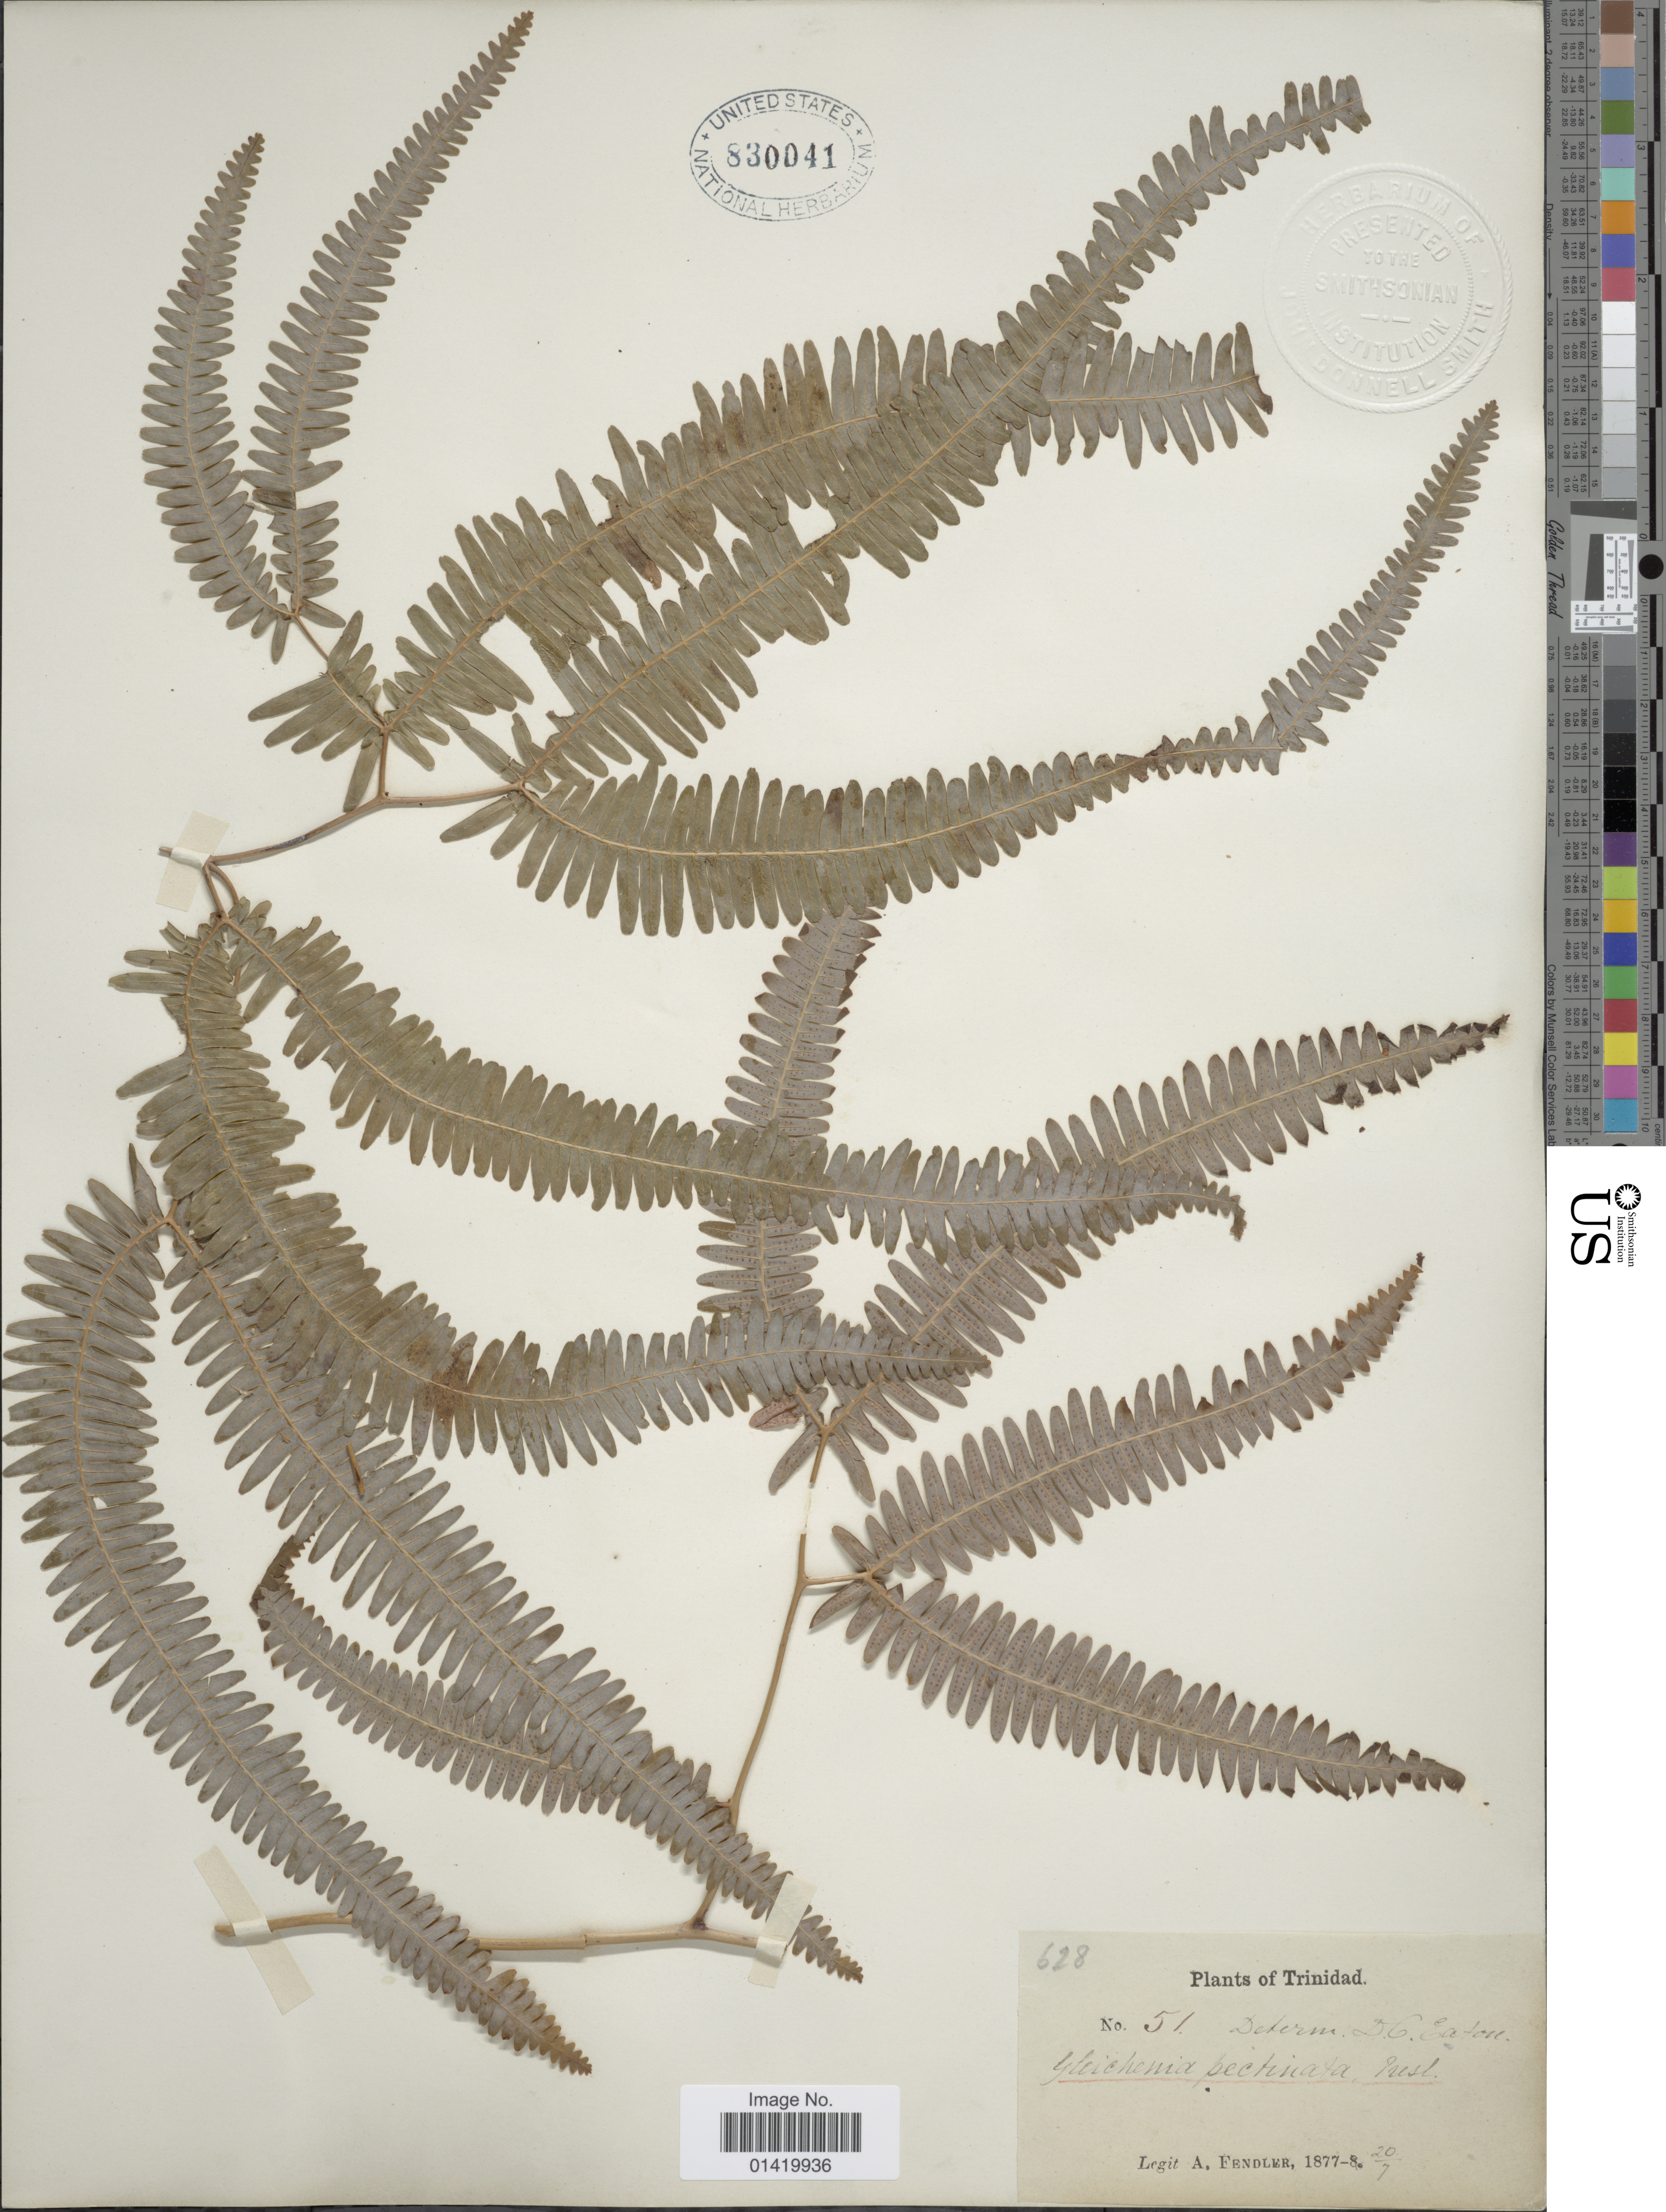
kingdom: Plantae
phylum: Tracheophyta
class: Polypodiopsida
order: Gleicheniales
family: Gleicheniaceae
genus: Gleichenella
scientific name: Gleichenella pectinata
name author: (Willd.) Ching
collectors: A. Fendler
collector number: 51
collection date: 1877-07-20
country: Trinidad and Tobago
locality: Trinidad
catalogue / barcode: US 830041